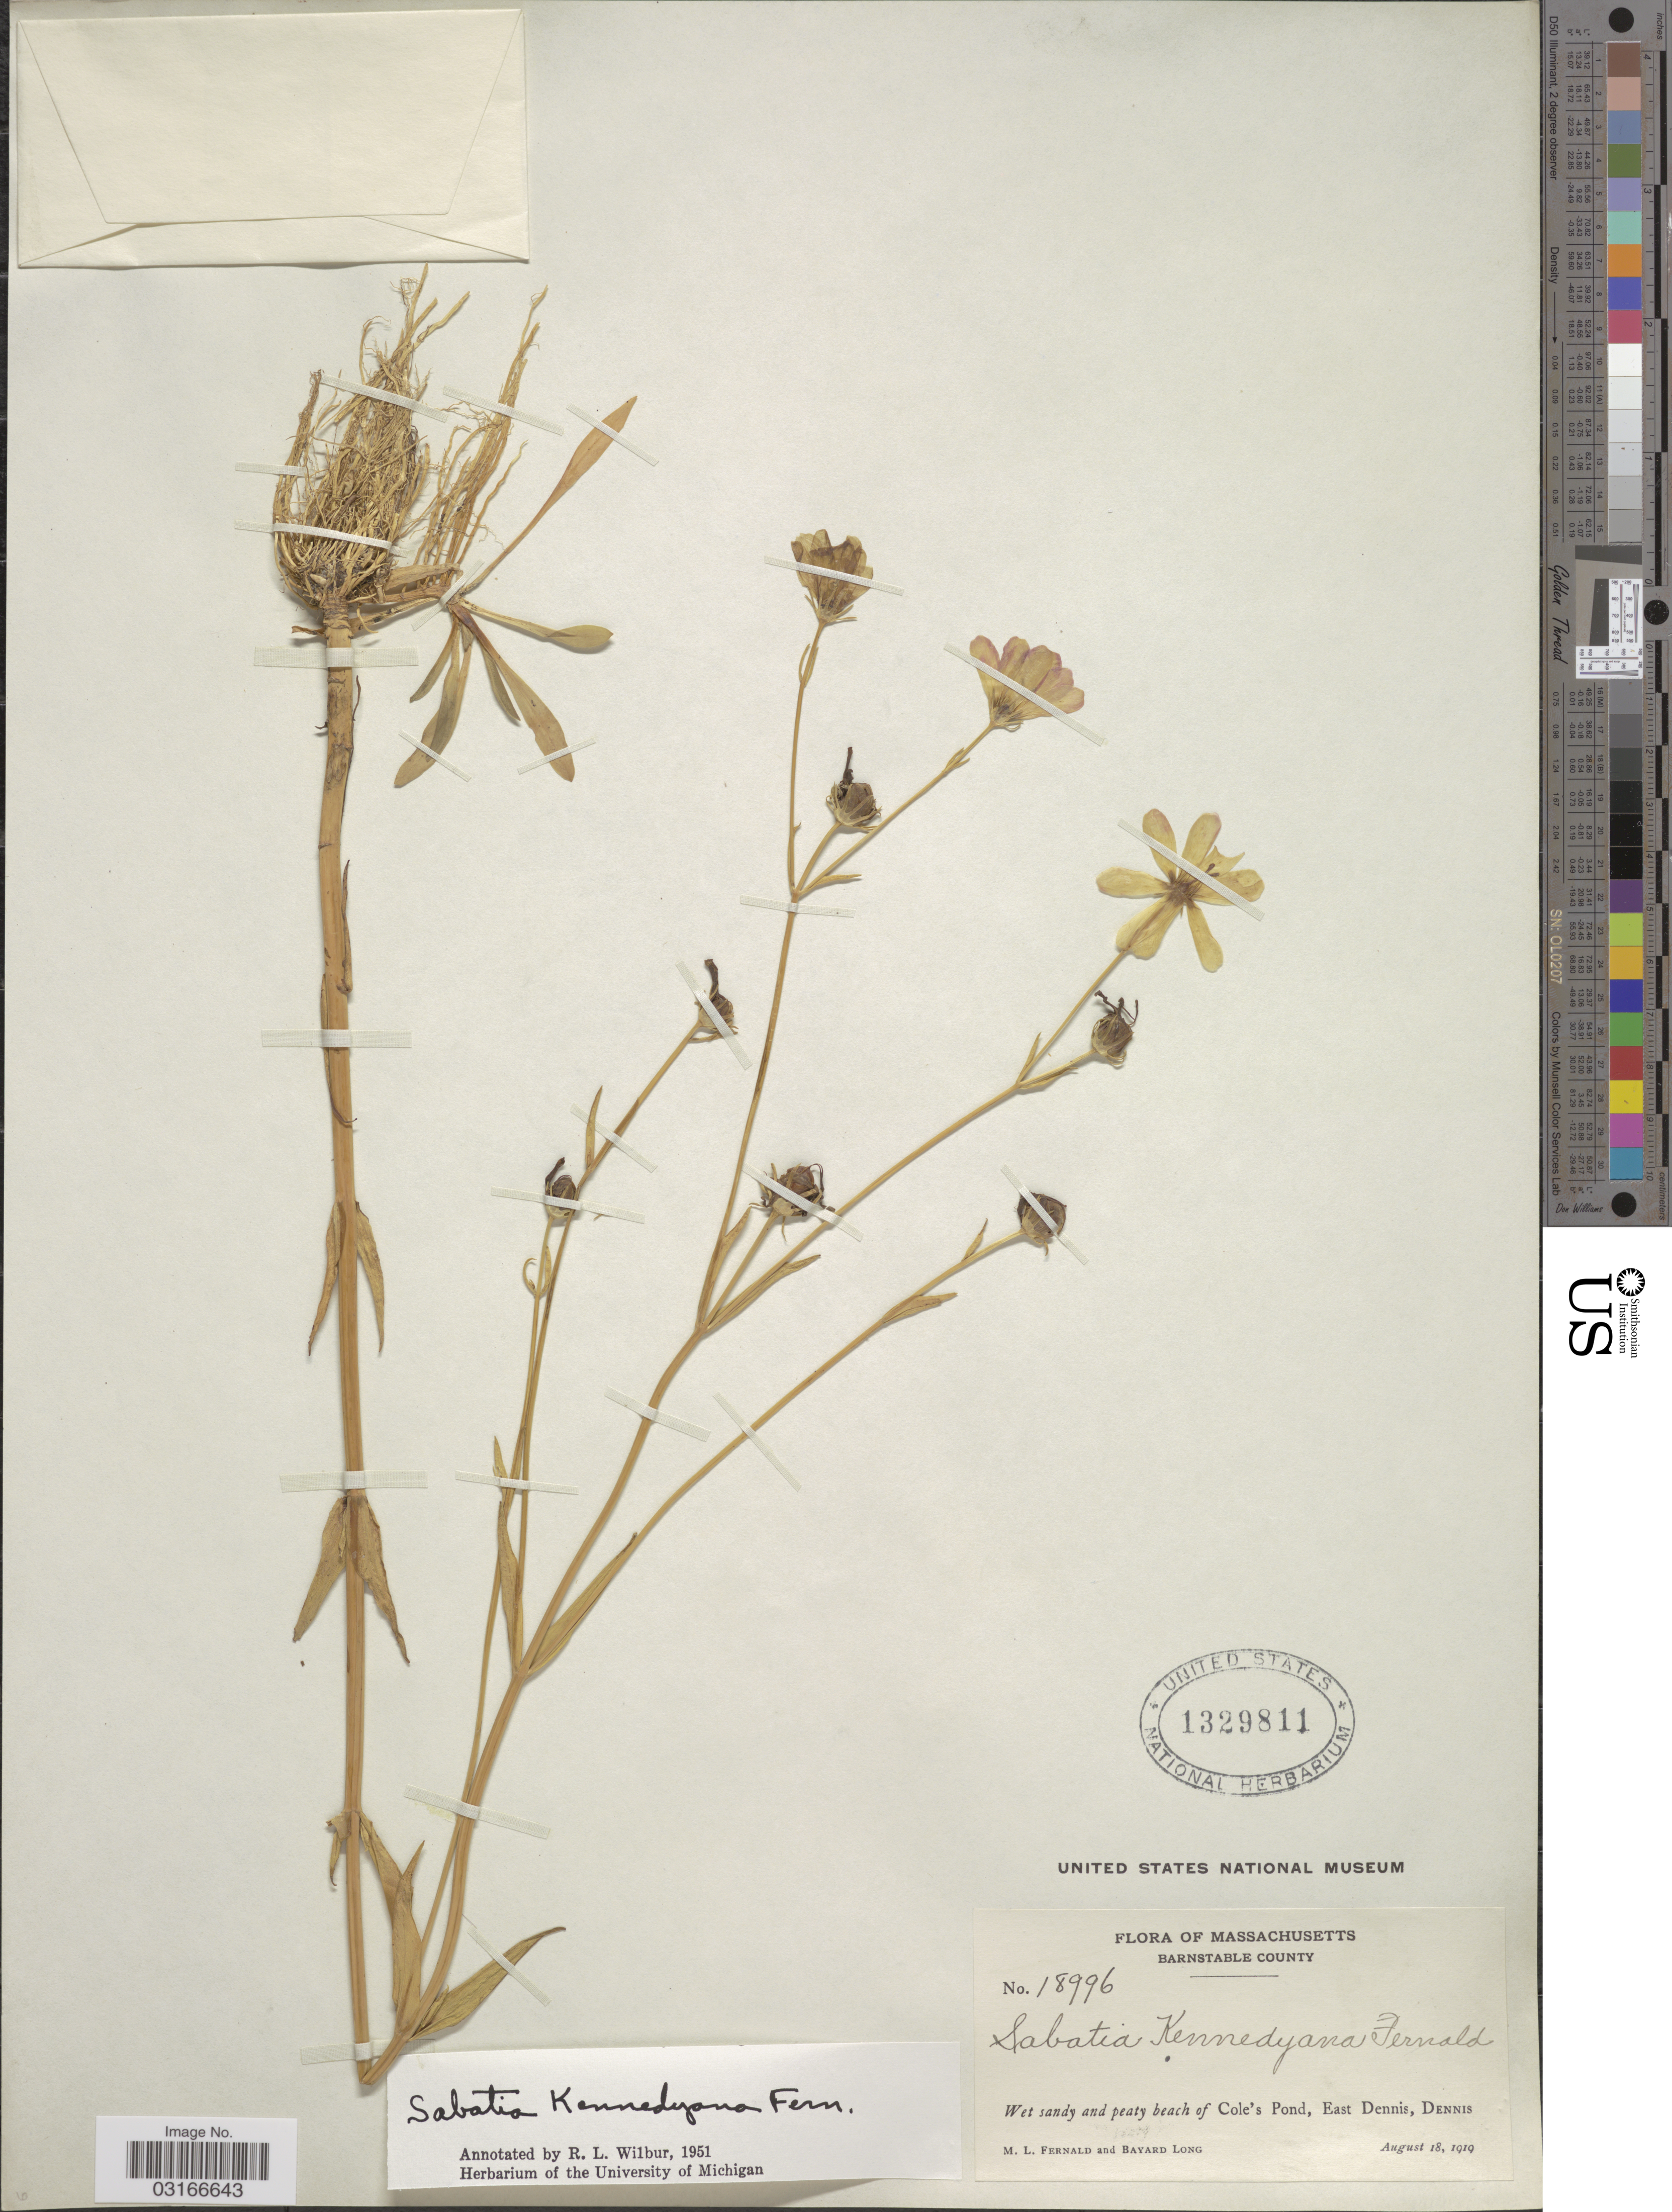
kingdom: Plantae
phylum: Tracheophyta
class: Magnoliopsida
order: Gentianales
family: Gentianaceae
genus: Sabatia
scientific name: Sabatia kennedyana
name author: Fernald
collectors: M. L. Fernald & B. Long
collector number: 18996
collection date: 1919-08-18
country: United States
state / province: Massachusetts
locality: Barnstable County, Wet sandy and peaty beach of Cole's Pond, East of Dennis, Dennis.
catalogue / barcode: US 1329811